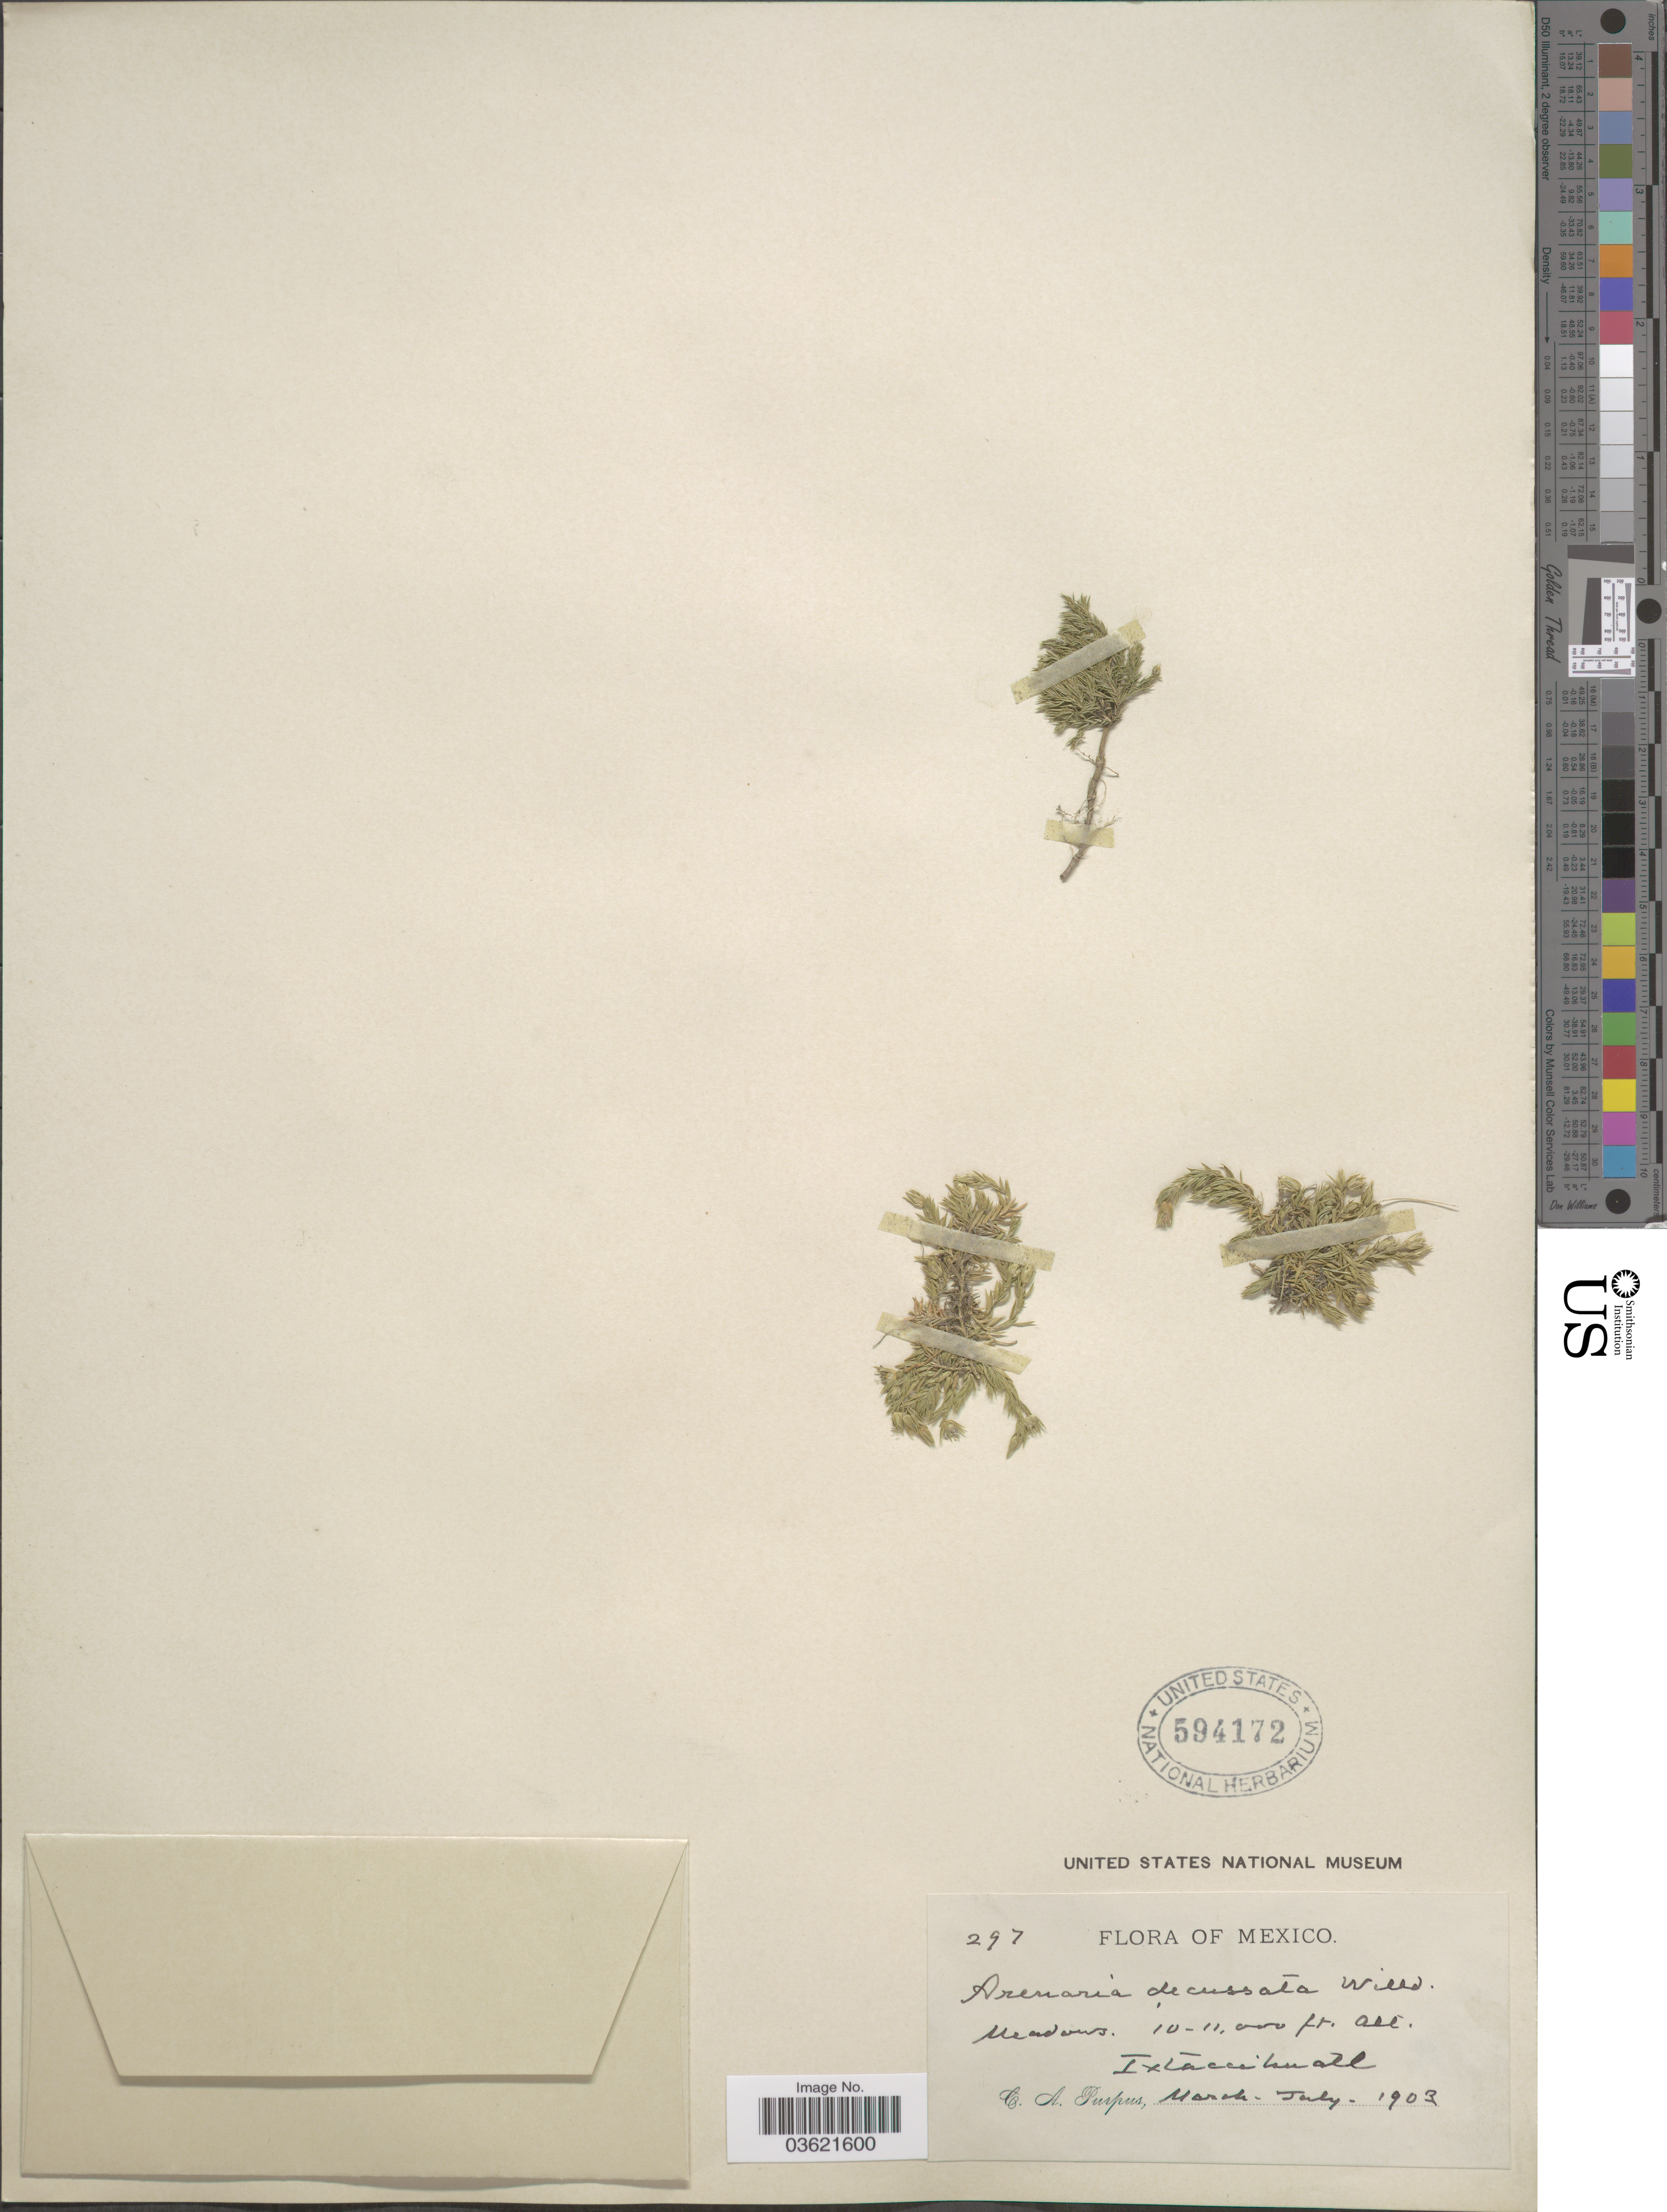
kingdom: Plantae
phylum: Tracheophyta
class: Magnoliopsida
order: Caryophyllales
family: Caryophyllaceae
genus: Arenaria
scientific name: Arenaria lycopodioides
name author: Willd. ex Schltdl.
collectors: C. A. Purpus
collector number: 297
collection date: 1903-03/1903-07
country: Mexico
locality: Ixtaccihuatl.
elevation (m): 3048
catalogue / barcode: US 594172